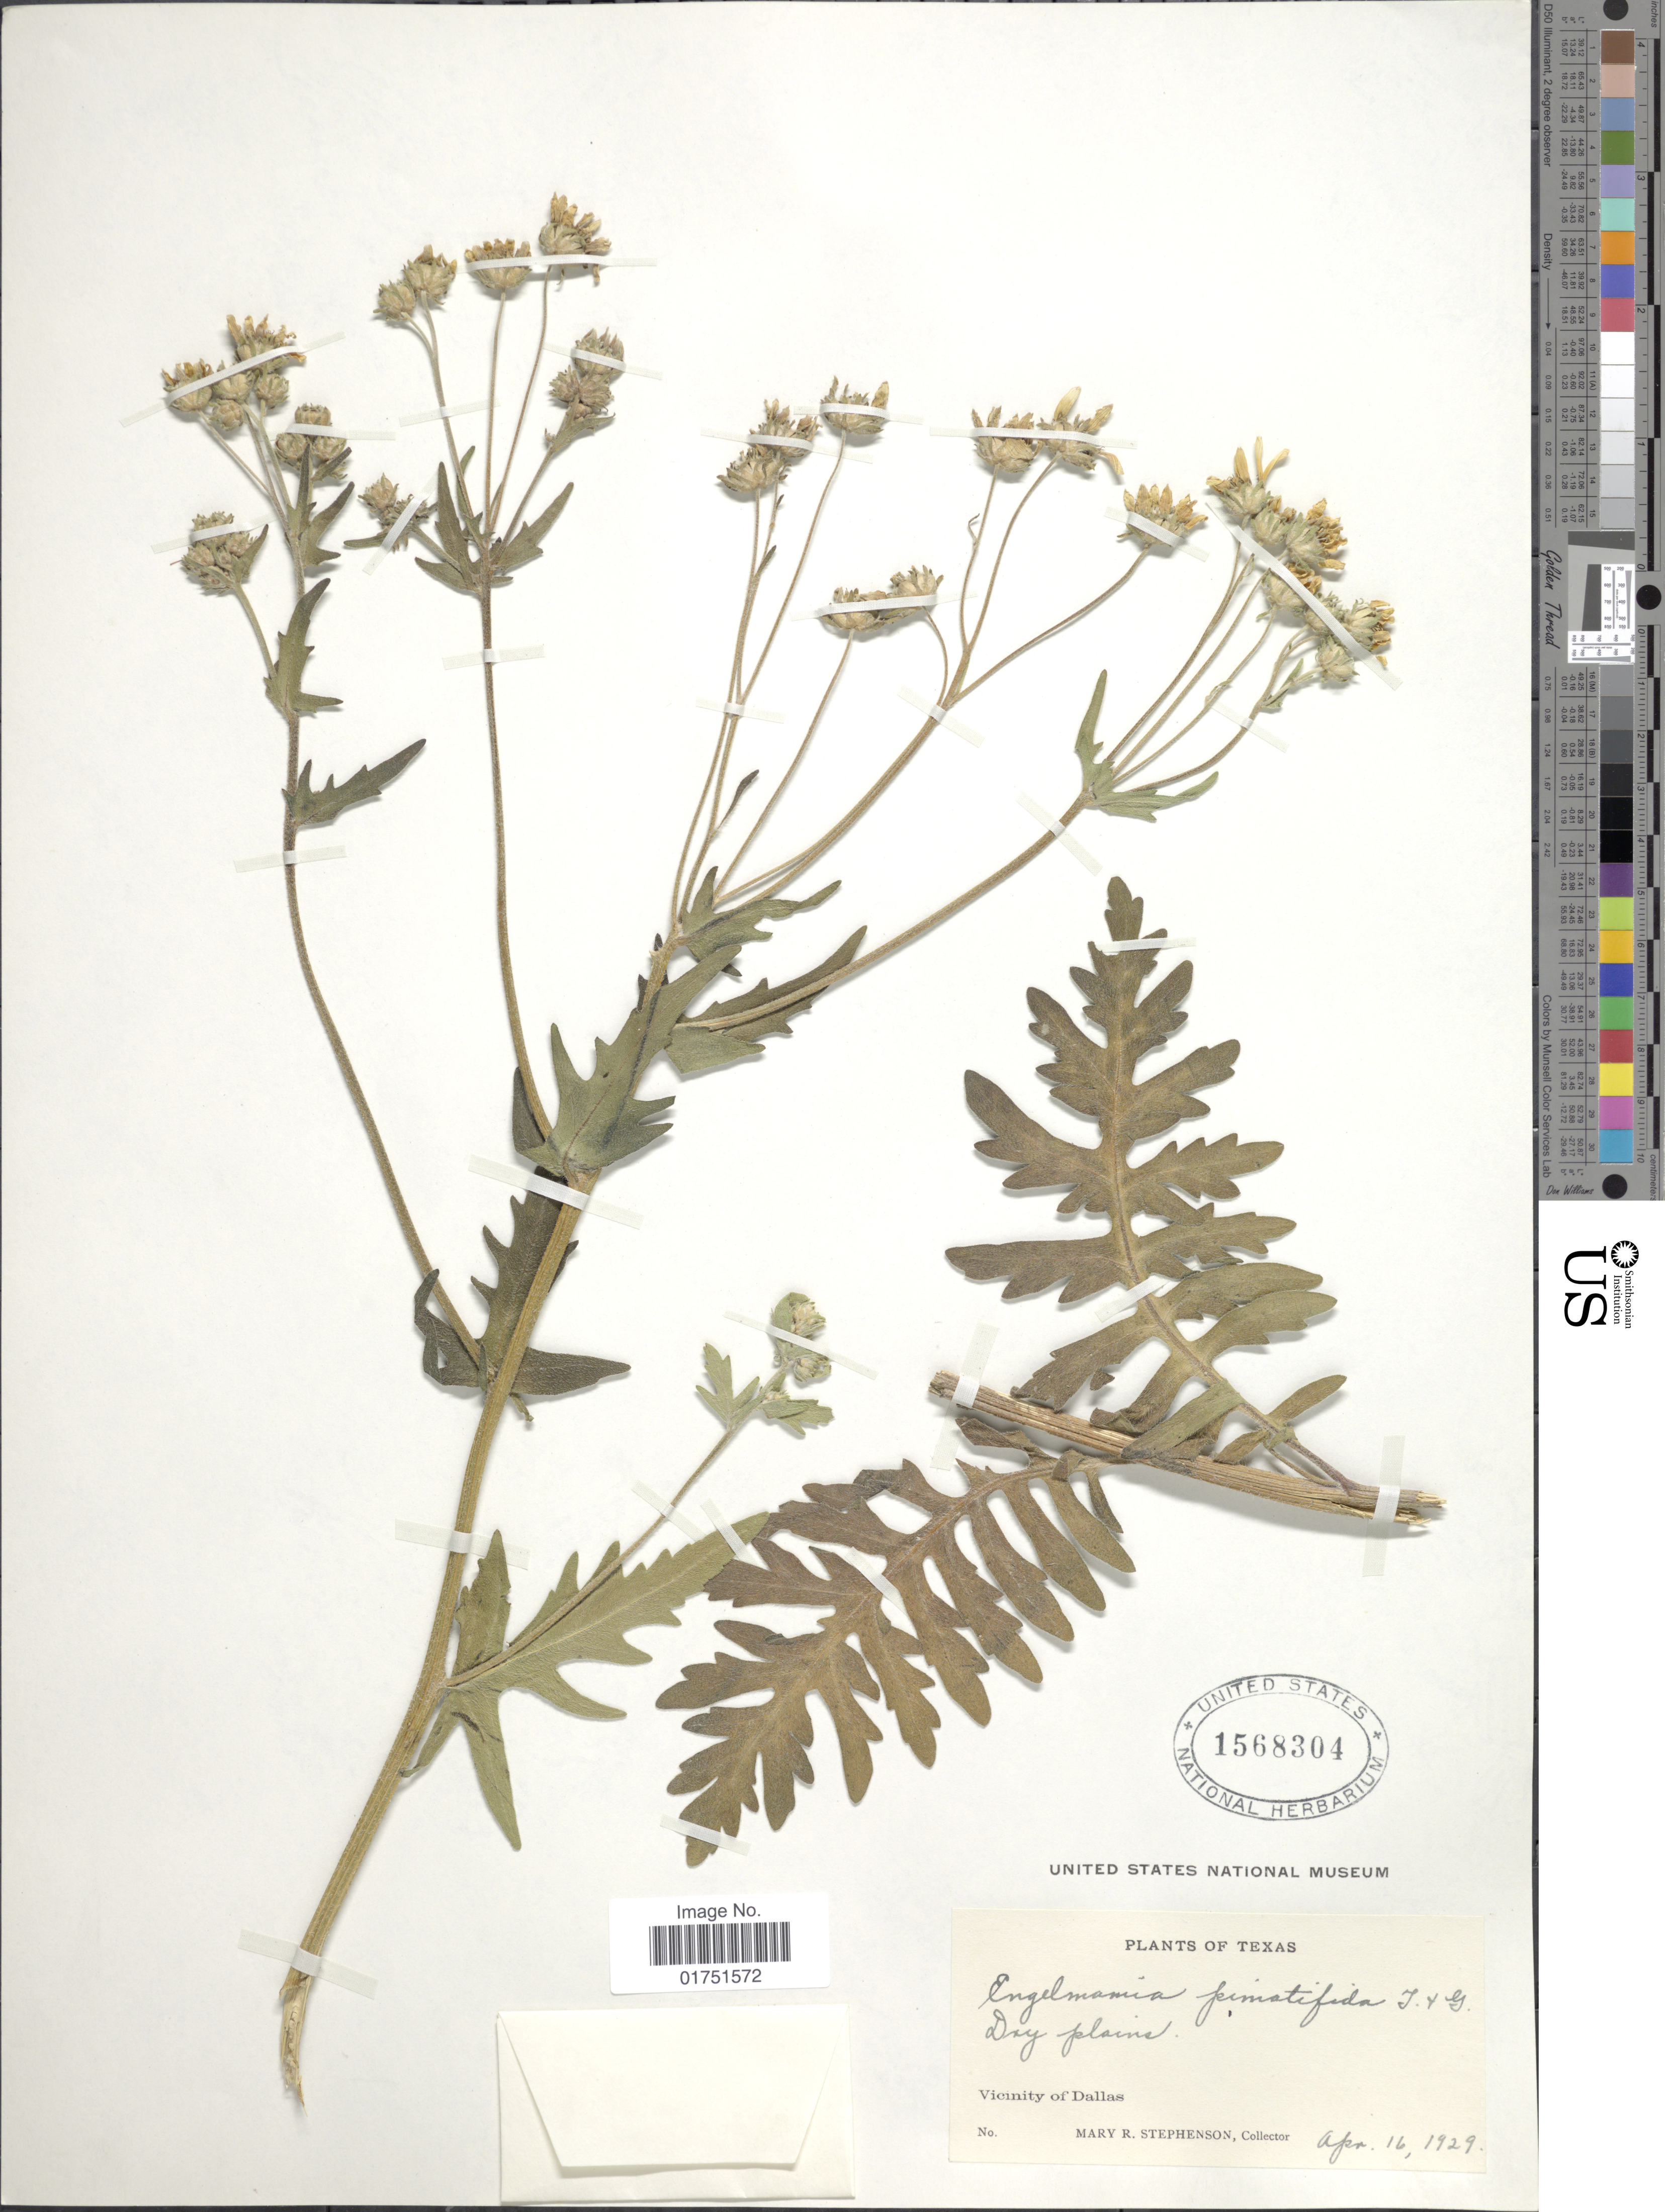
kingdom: Plantae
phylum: Tracheophyta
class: Magnoliopsida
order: Asterales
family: Asteraceae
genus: Engelmannia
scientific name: Engelmannia pinnatifida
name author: Torr. & A. Gray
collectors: M. Stephenson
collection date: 1929-04-16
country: United States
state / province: Texas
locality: Dry plains. Vicinity of Dallas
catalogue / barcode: US 1568304